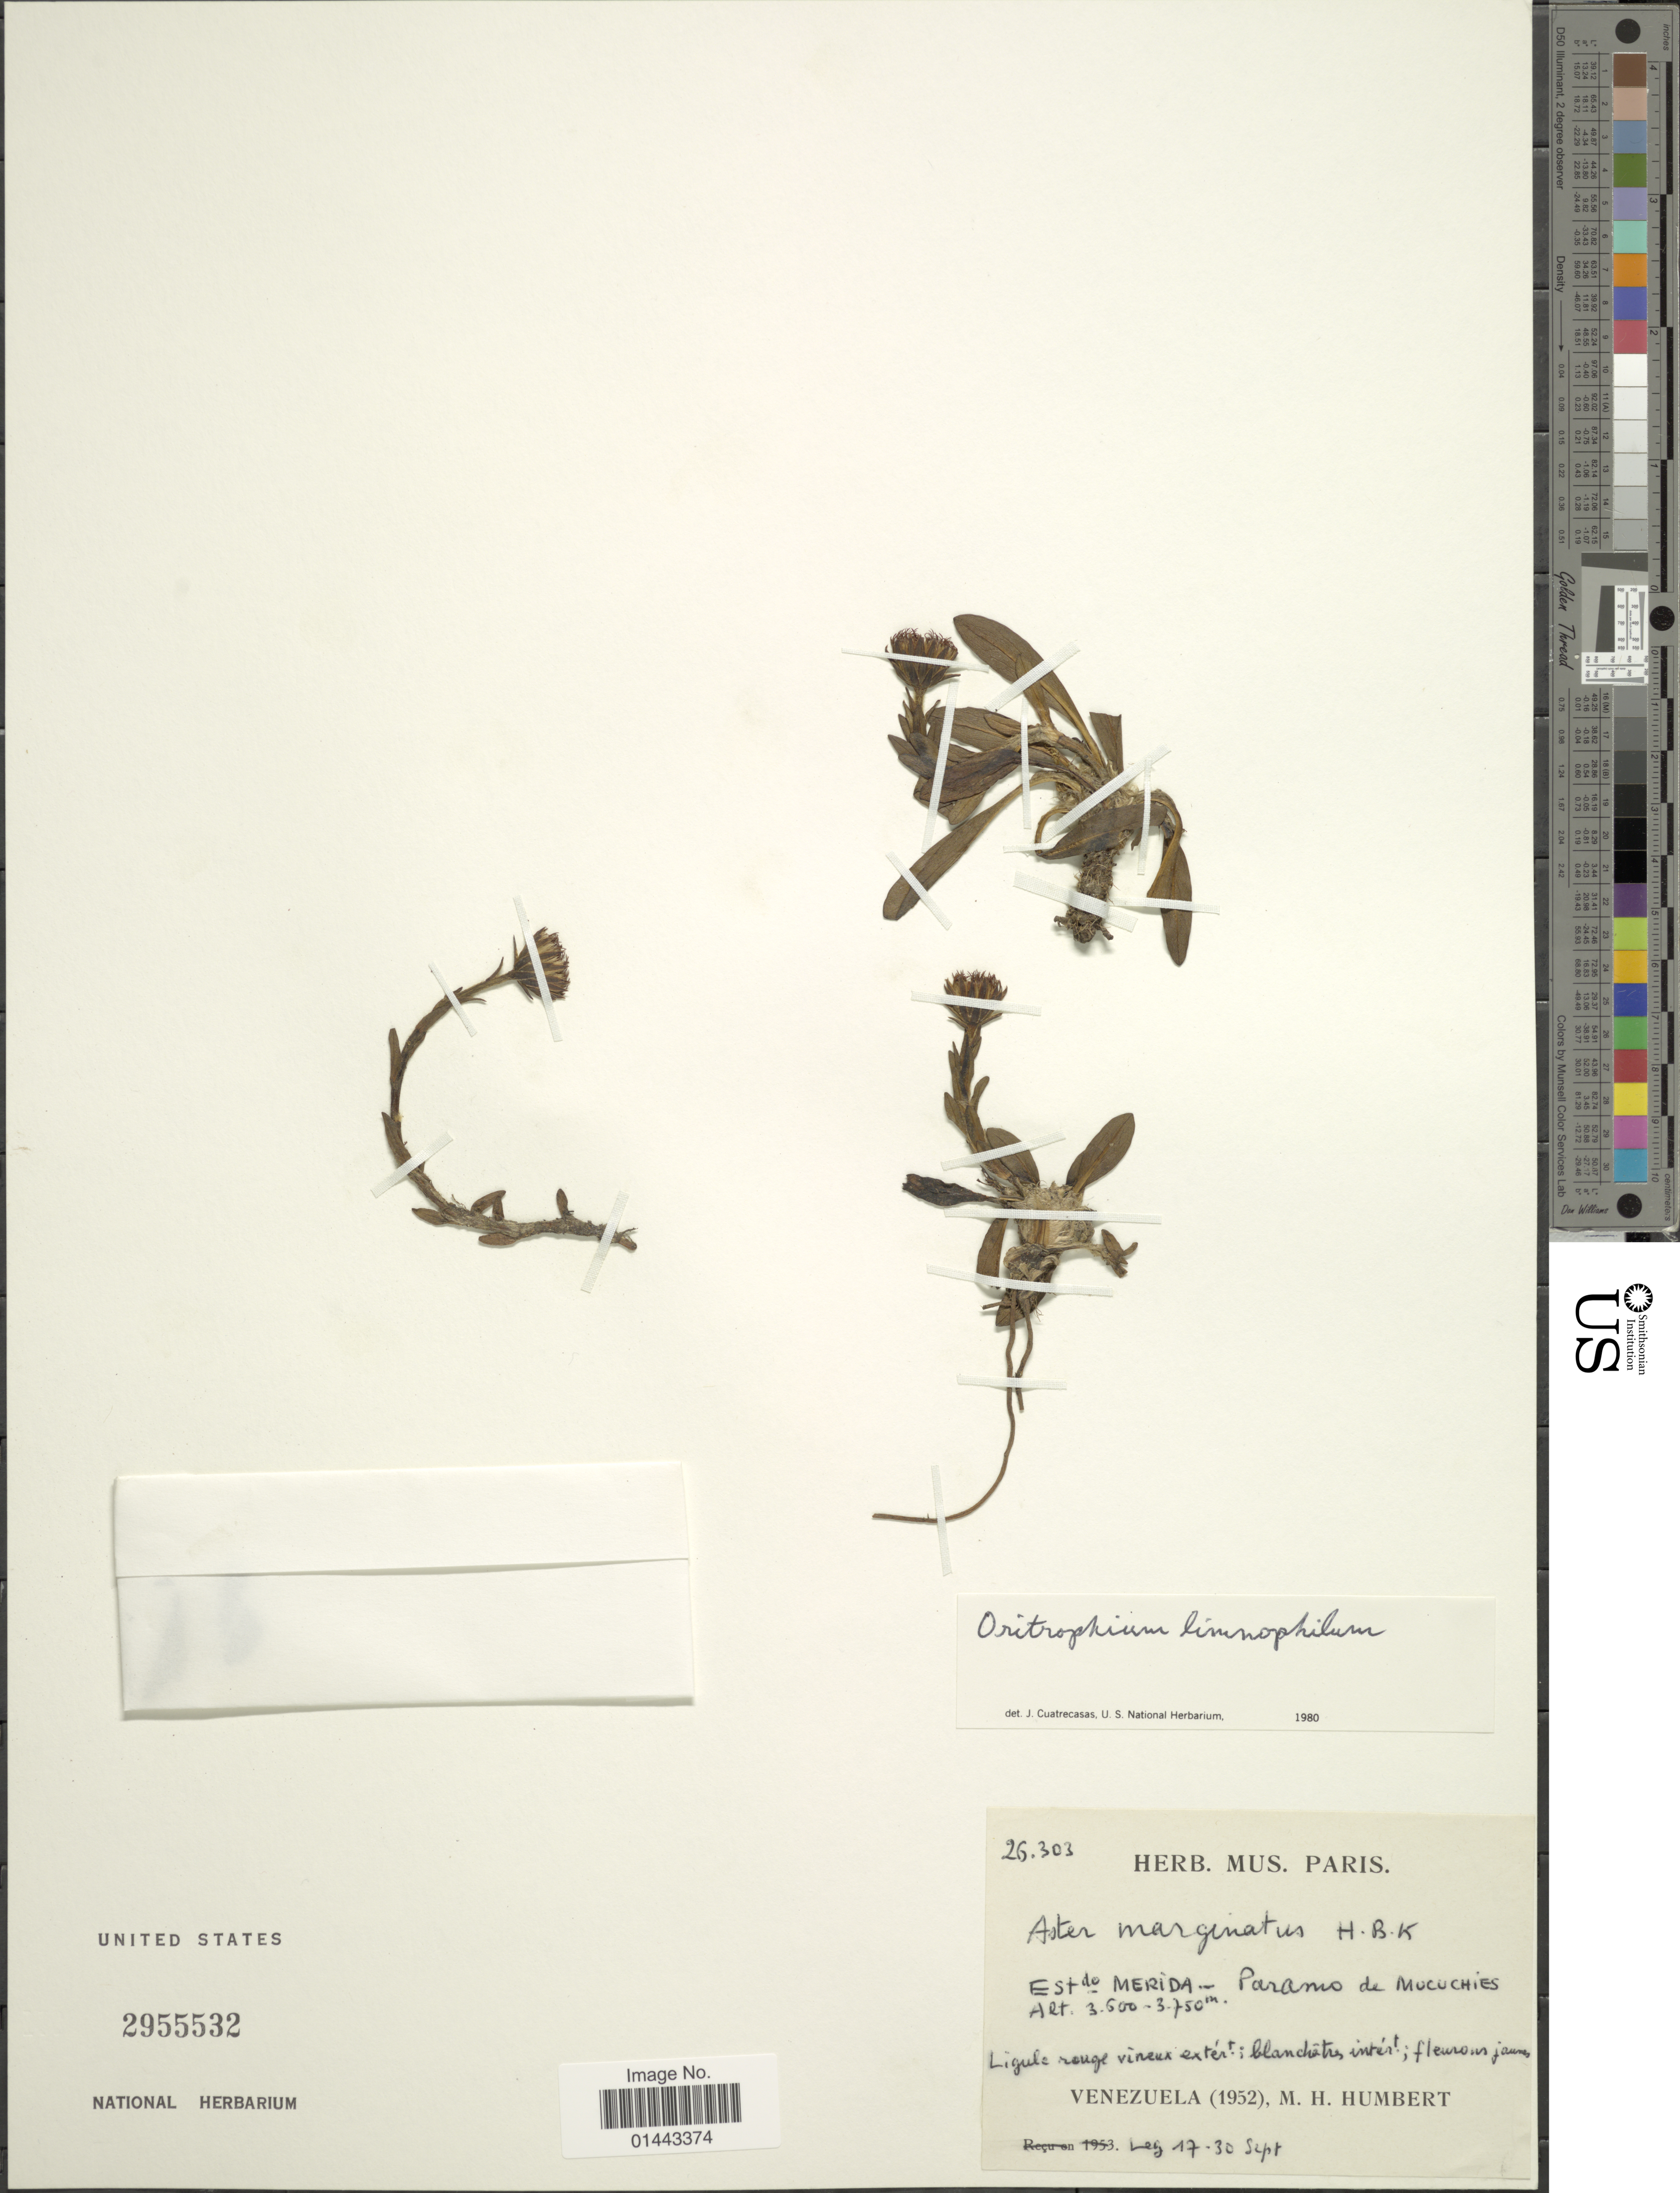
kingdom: Plantae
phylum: Tracheophyta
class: Magnoliopsida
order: Asterales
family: Asteraceae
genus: Oritrophium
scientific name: Oritrophium limnophilum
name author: (Sch. Bip.) Cuatrec.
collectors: M. Humbert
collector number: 26303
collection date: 1952-09-17/1952-09-30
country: Venezuela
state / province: Mérida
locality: Paramo de Mucuchies.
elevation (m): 3500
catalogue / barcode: US 2955532